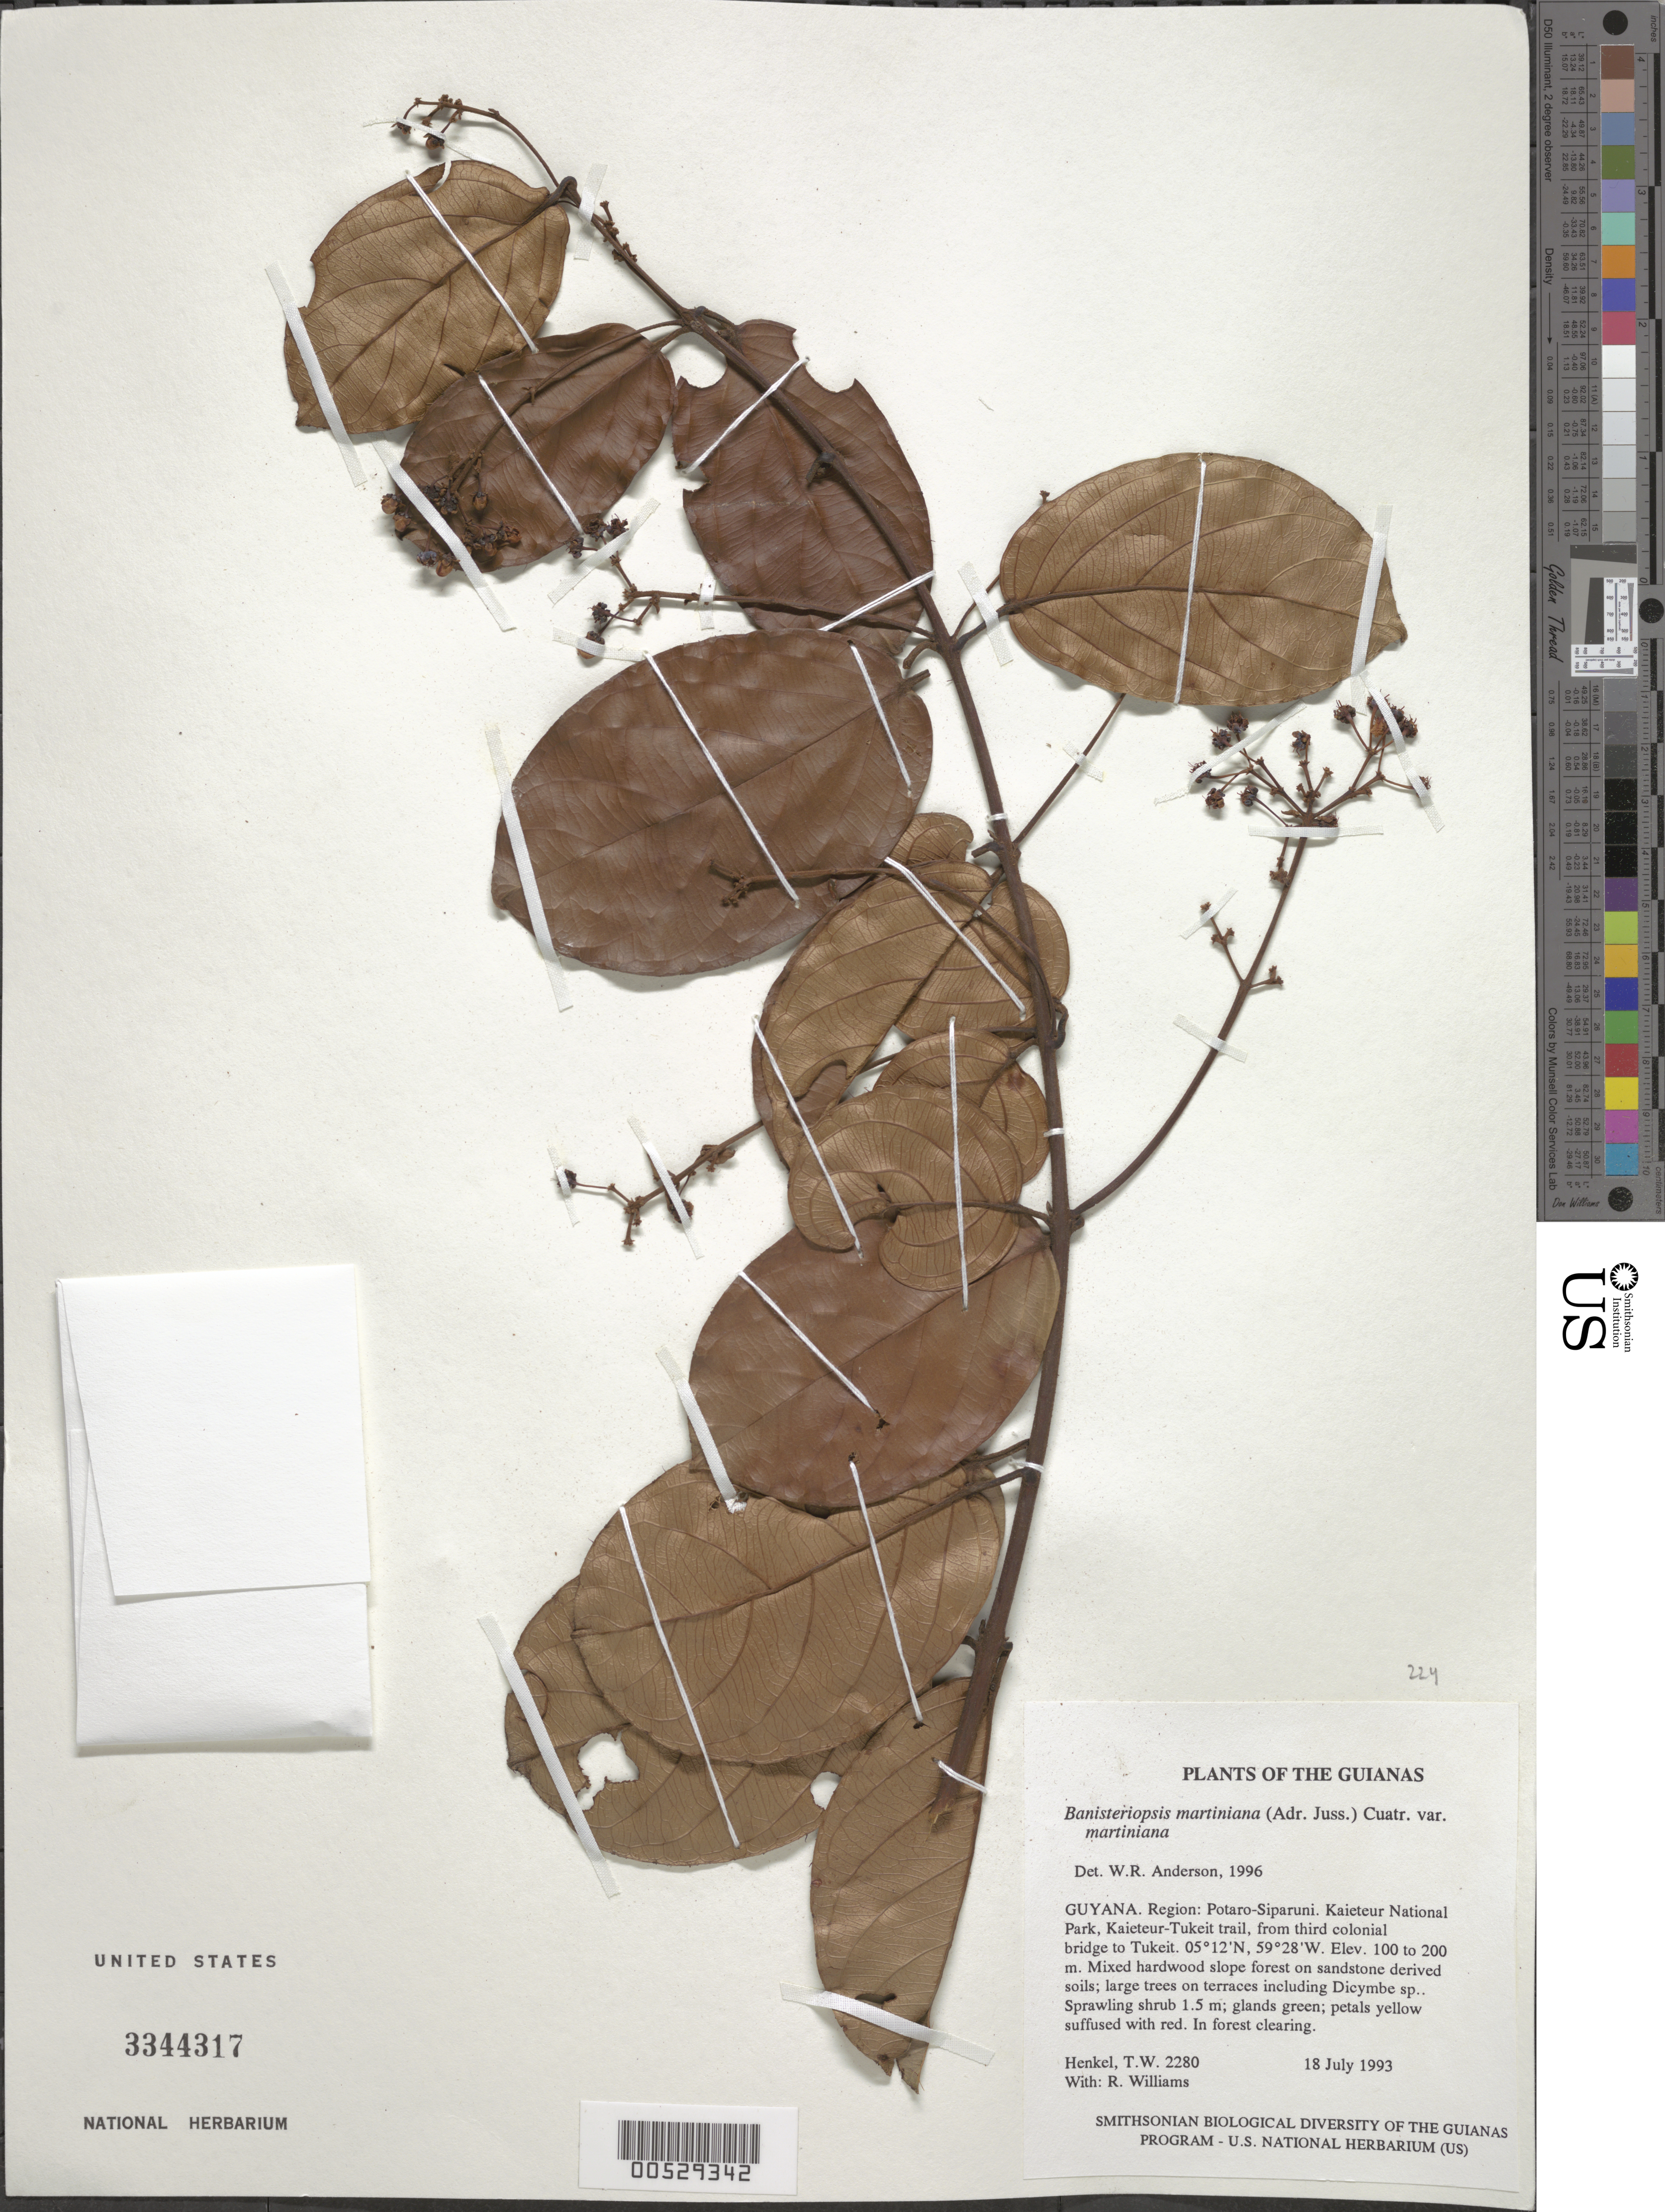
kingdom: Plantae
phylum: Tracheophyta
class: Magnoliopsida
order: Malpighiales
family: Malpighiaceae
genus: Banisteriopsis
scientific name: Banisteriopsis martiniana var. martiniana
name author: (A. Juss.) Cuatrec.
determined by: Anderson, W. R., (MICH), University of Michigan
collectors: T. Henkel & R. Williams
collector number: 2280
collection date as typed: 18 July 1993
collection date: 1993-07-18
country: Guyana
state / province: Potaro-Siparuni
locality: Kaieteur National Park, Kaieteur-Tukeit trail, from third colonial bridge to Tukeit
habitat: Mixed hardwood slope forest on sandstone derived soils; large trees on terraces including Dicymbe sp.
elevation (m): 100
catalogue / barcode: US 3344317